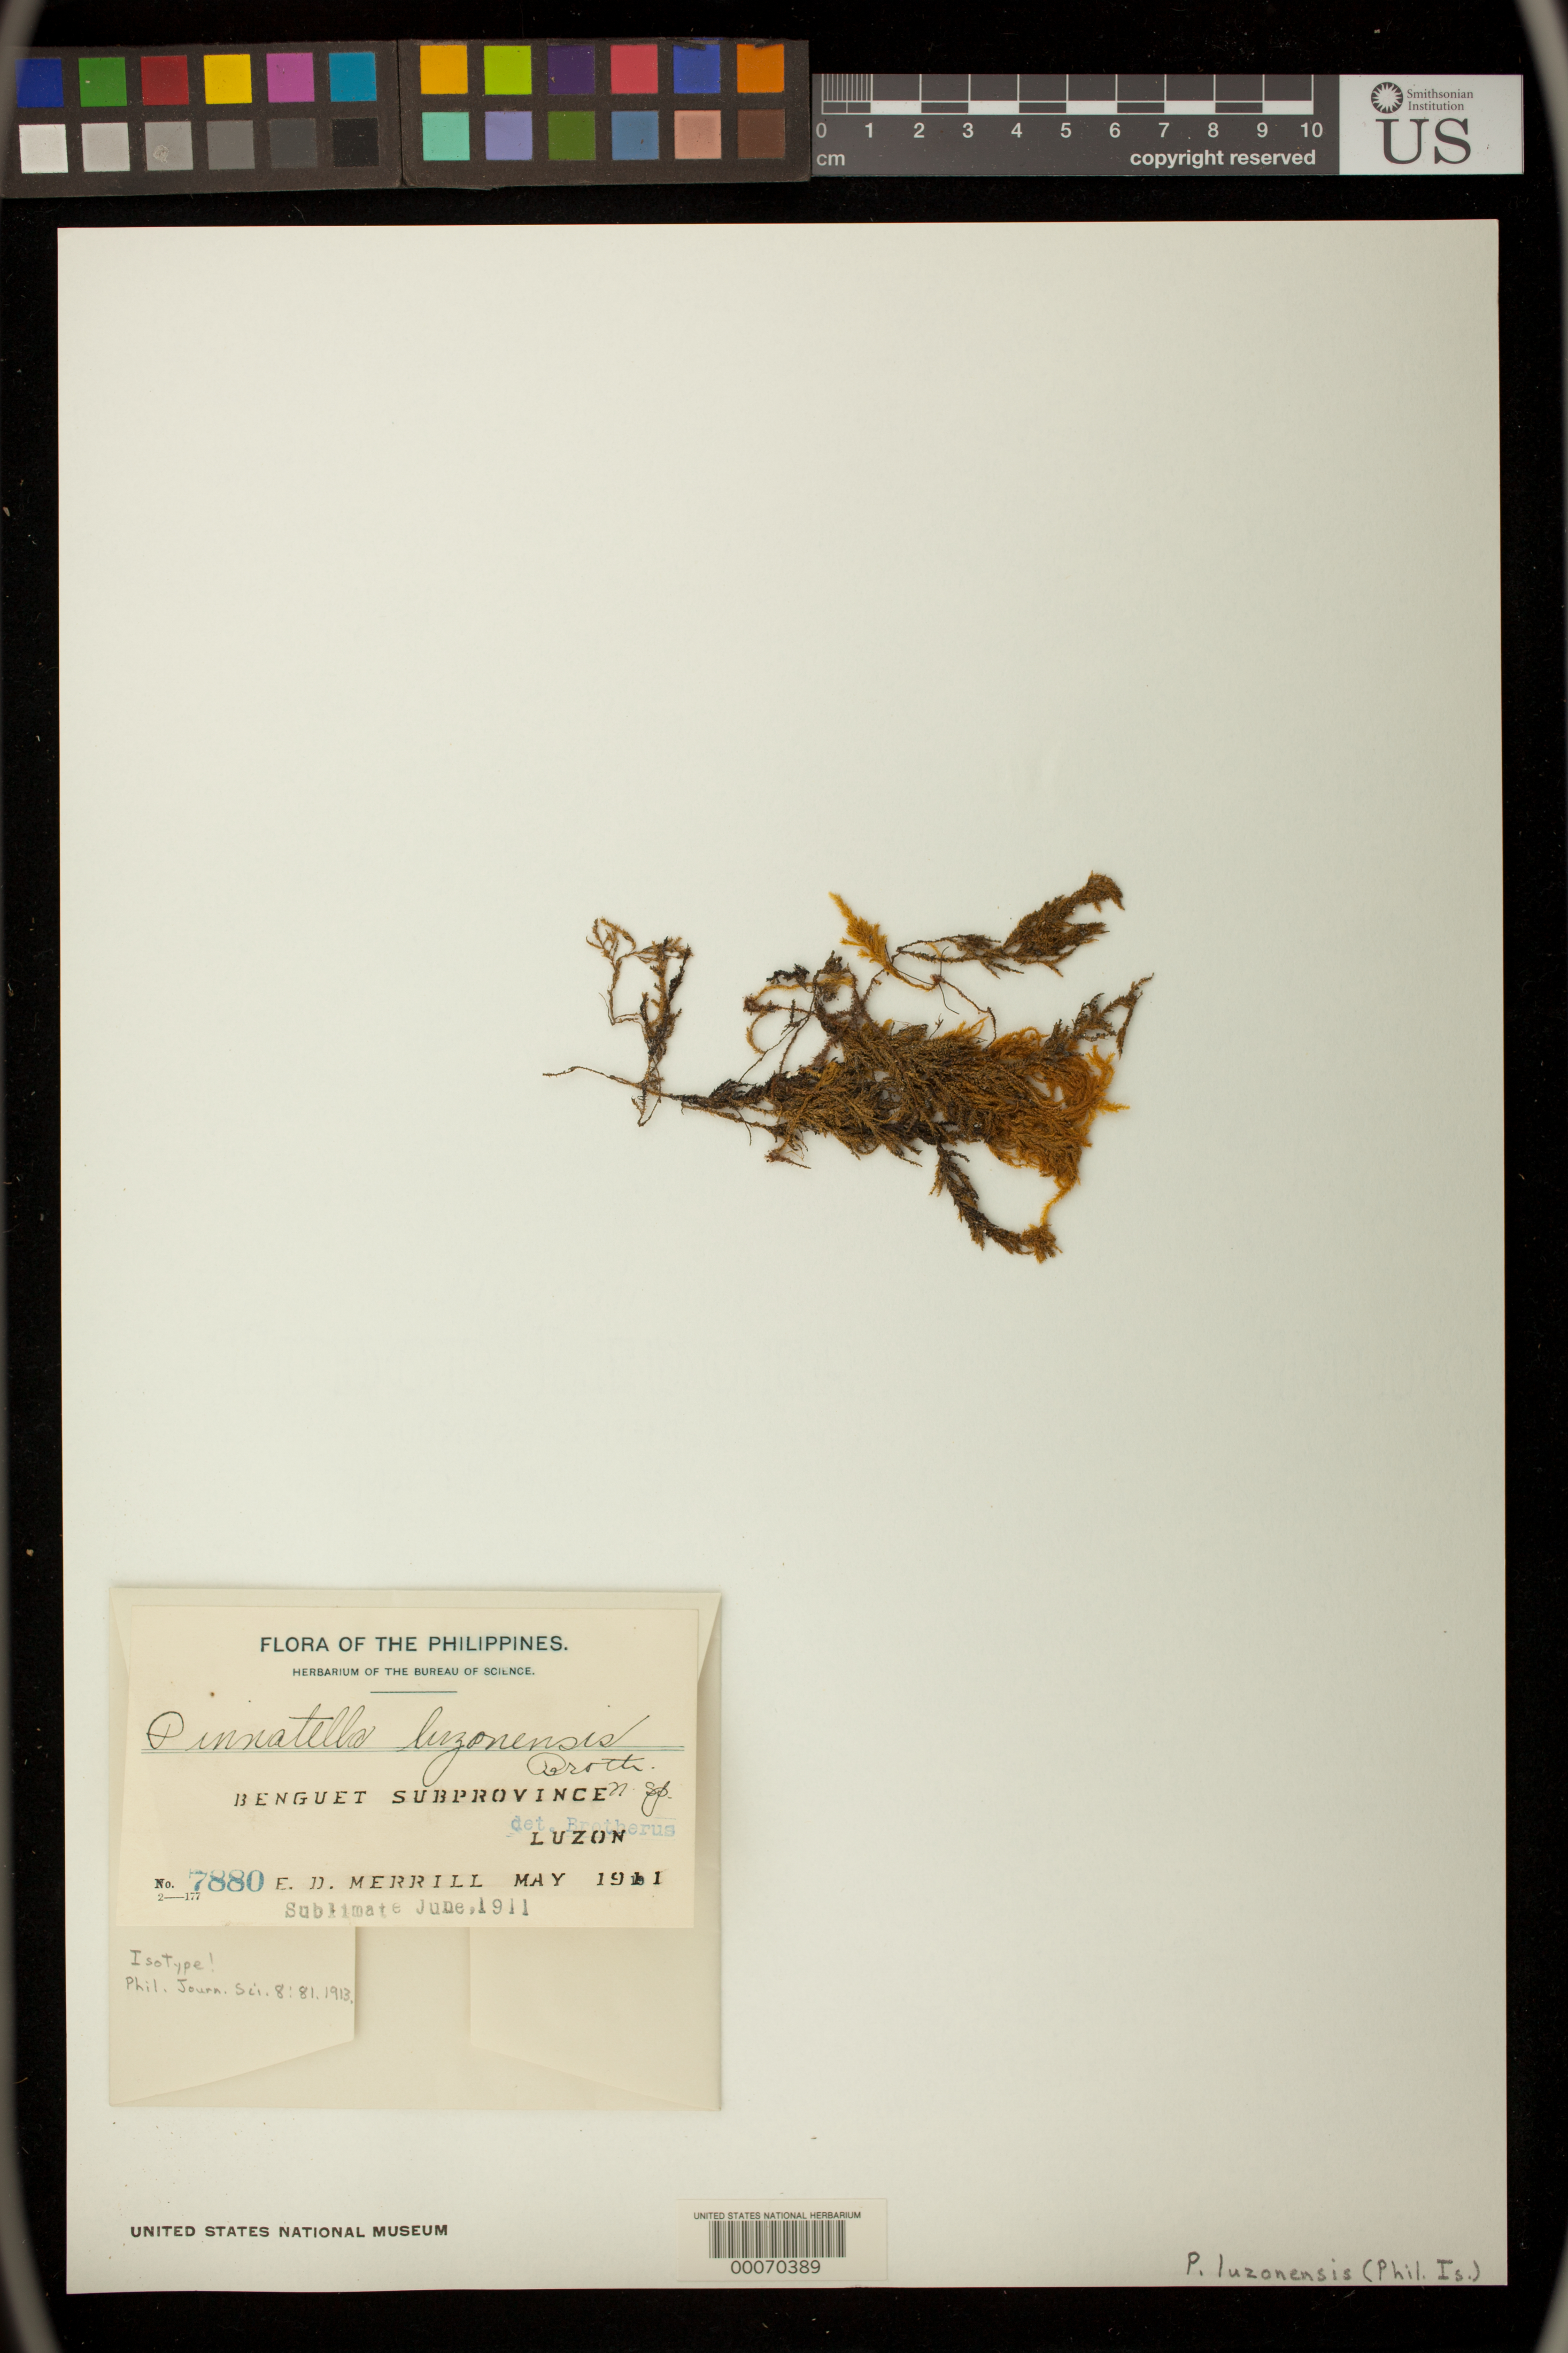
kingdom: Plantae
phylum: Bryophyta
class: Bryopsida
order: Hypnales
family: Neckeraceae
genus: Pinnatella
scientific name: Pinnatella luzonensis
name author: Broth.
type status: Isotype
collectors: E. D. Merrill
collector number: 7880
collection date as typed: May 1911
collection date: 1911-05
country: Philippines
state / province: Cordillera (Administrative Region)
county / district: Benguet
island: Luzon